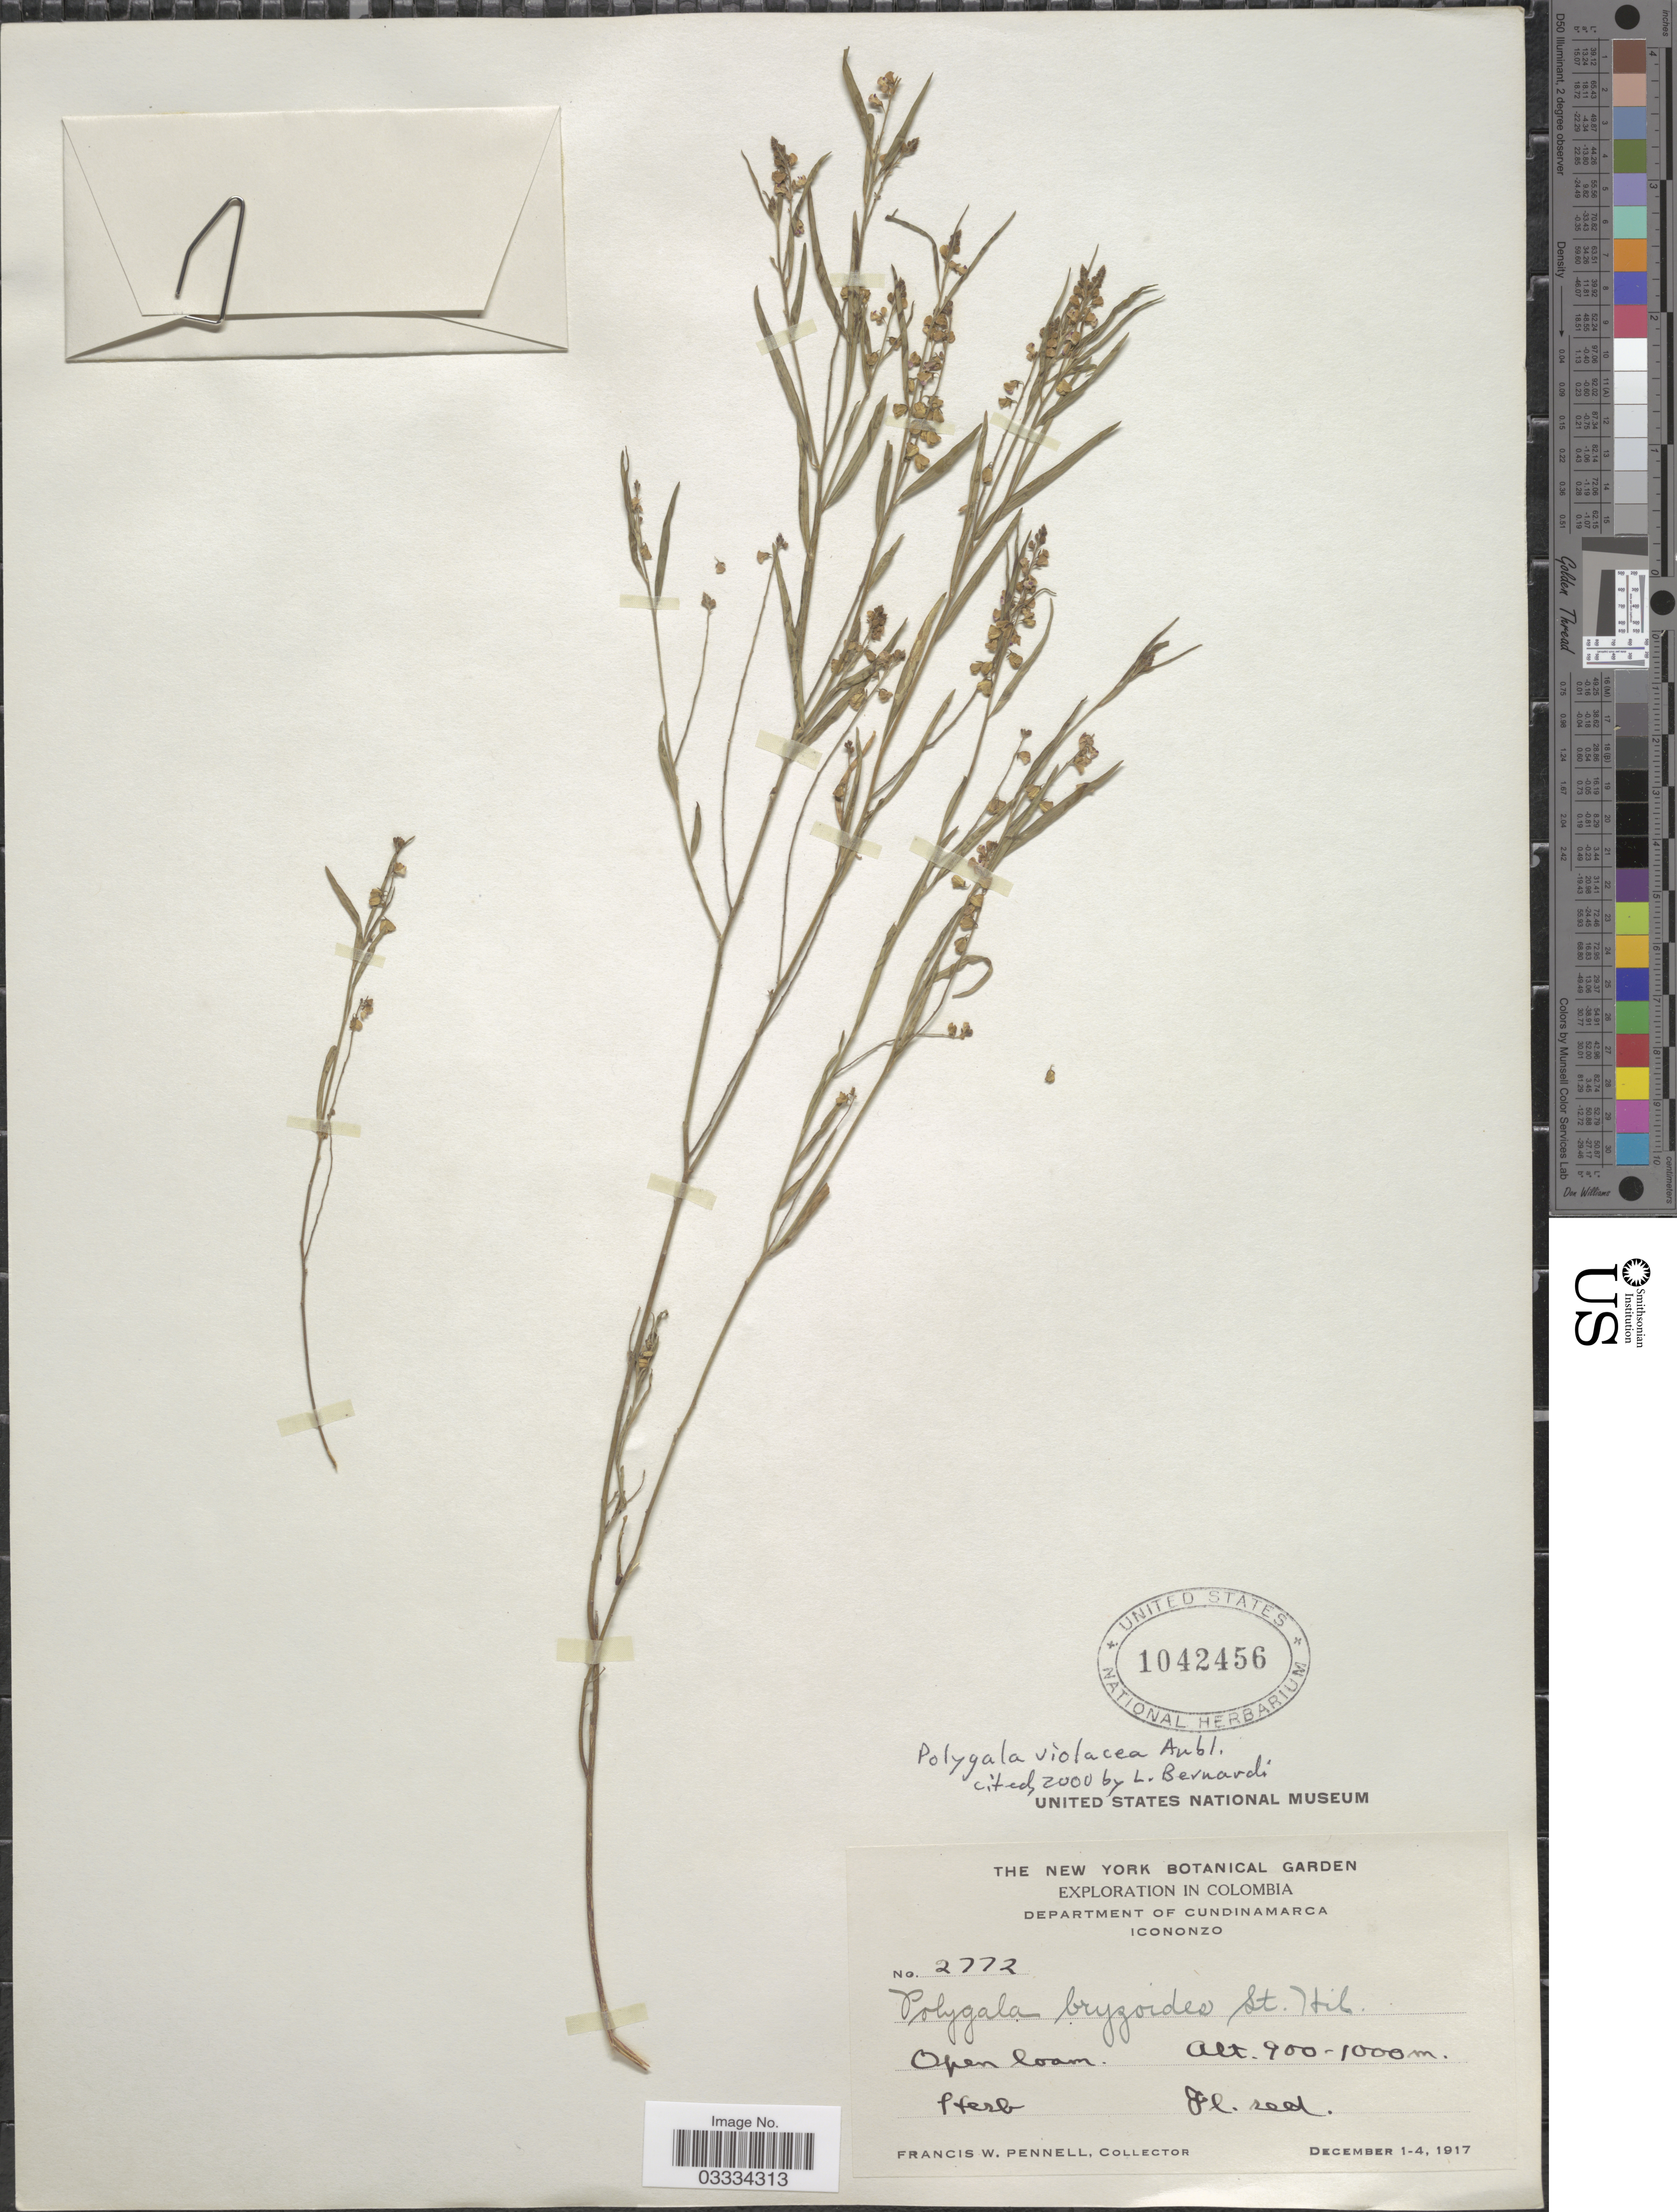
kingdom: Plantae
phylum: Tracheophyta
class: Magnoliopsida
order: Fabales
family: Polygalaceae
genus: Asemeia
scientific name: Asemeia violacea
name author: (Aubl.) J.F.B. Pastore & J.R. Abbott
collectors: F. W. Pennell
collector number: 2772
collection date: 1917-12-01/1917-12-04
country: Colombia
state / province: Cundinamarca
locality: Department of Cundinamarca, Icononzo.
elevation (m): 900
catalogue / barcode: US 1042456